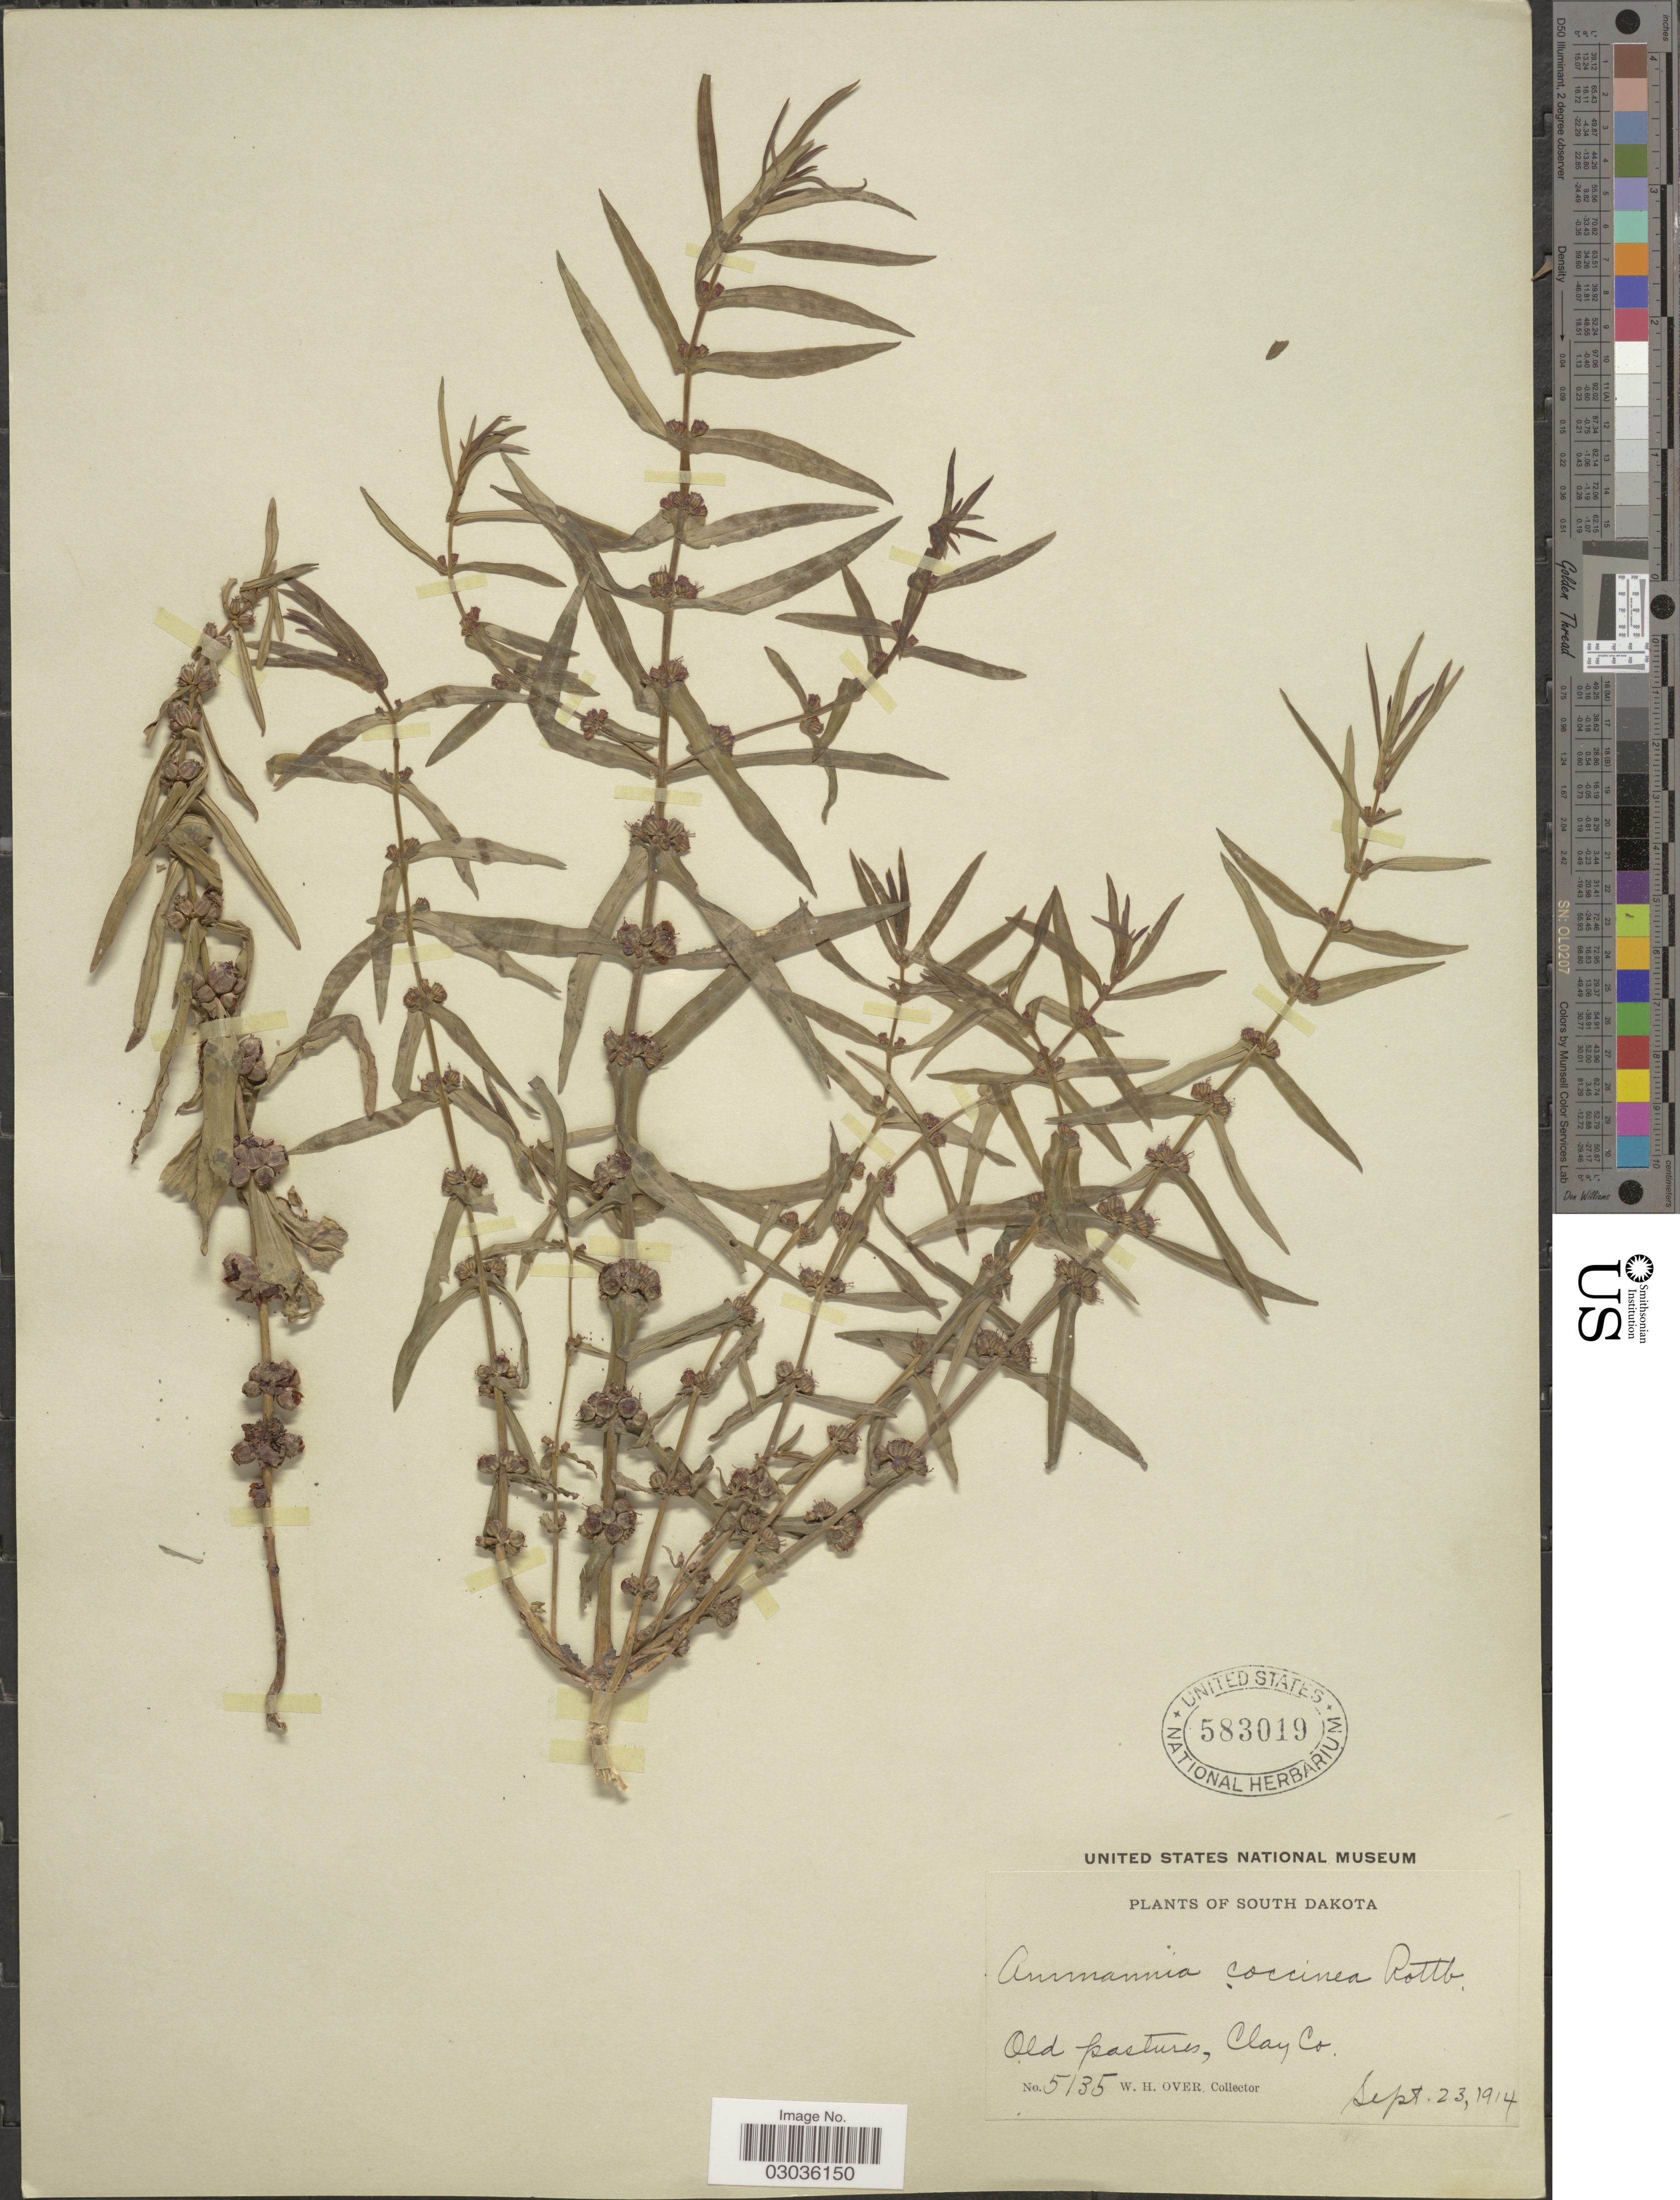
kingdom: Plantae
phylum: Tracheophyta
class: Magnoliopsida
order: Myrtales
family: Lythraceae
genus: Ammannia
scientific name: Ammannia coccinea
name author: Rottb.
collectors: W. Over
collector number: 5135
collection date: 1914-09-23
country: United States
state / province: South Dakota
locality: Clay Co.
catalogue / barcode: US 583019